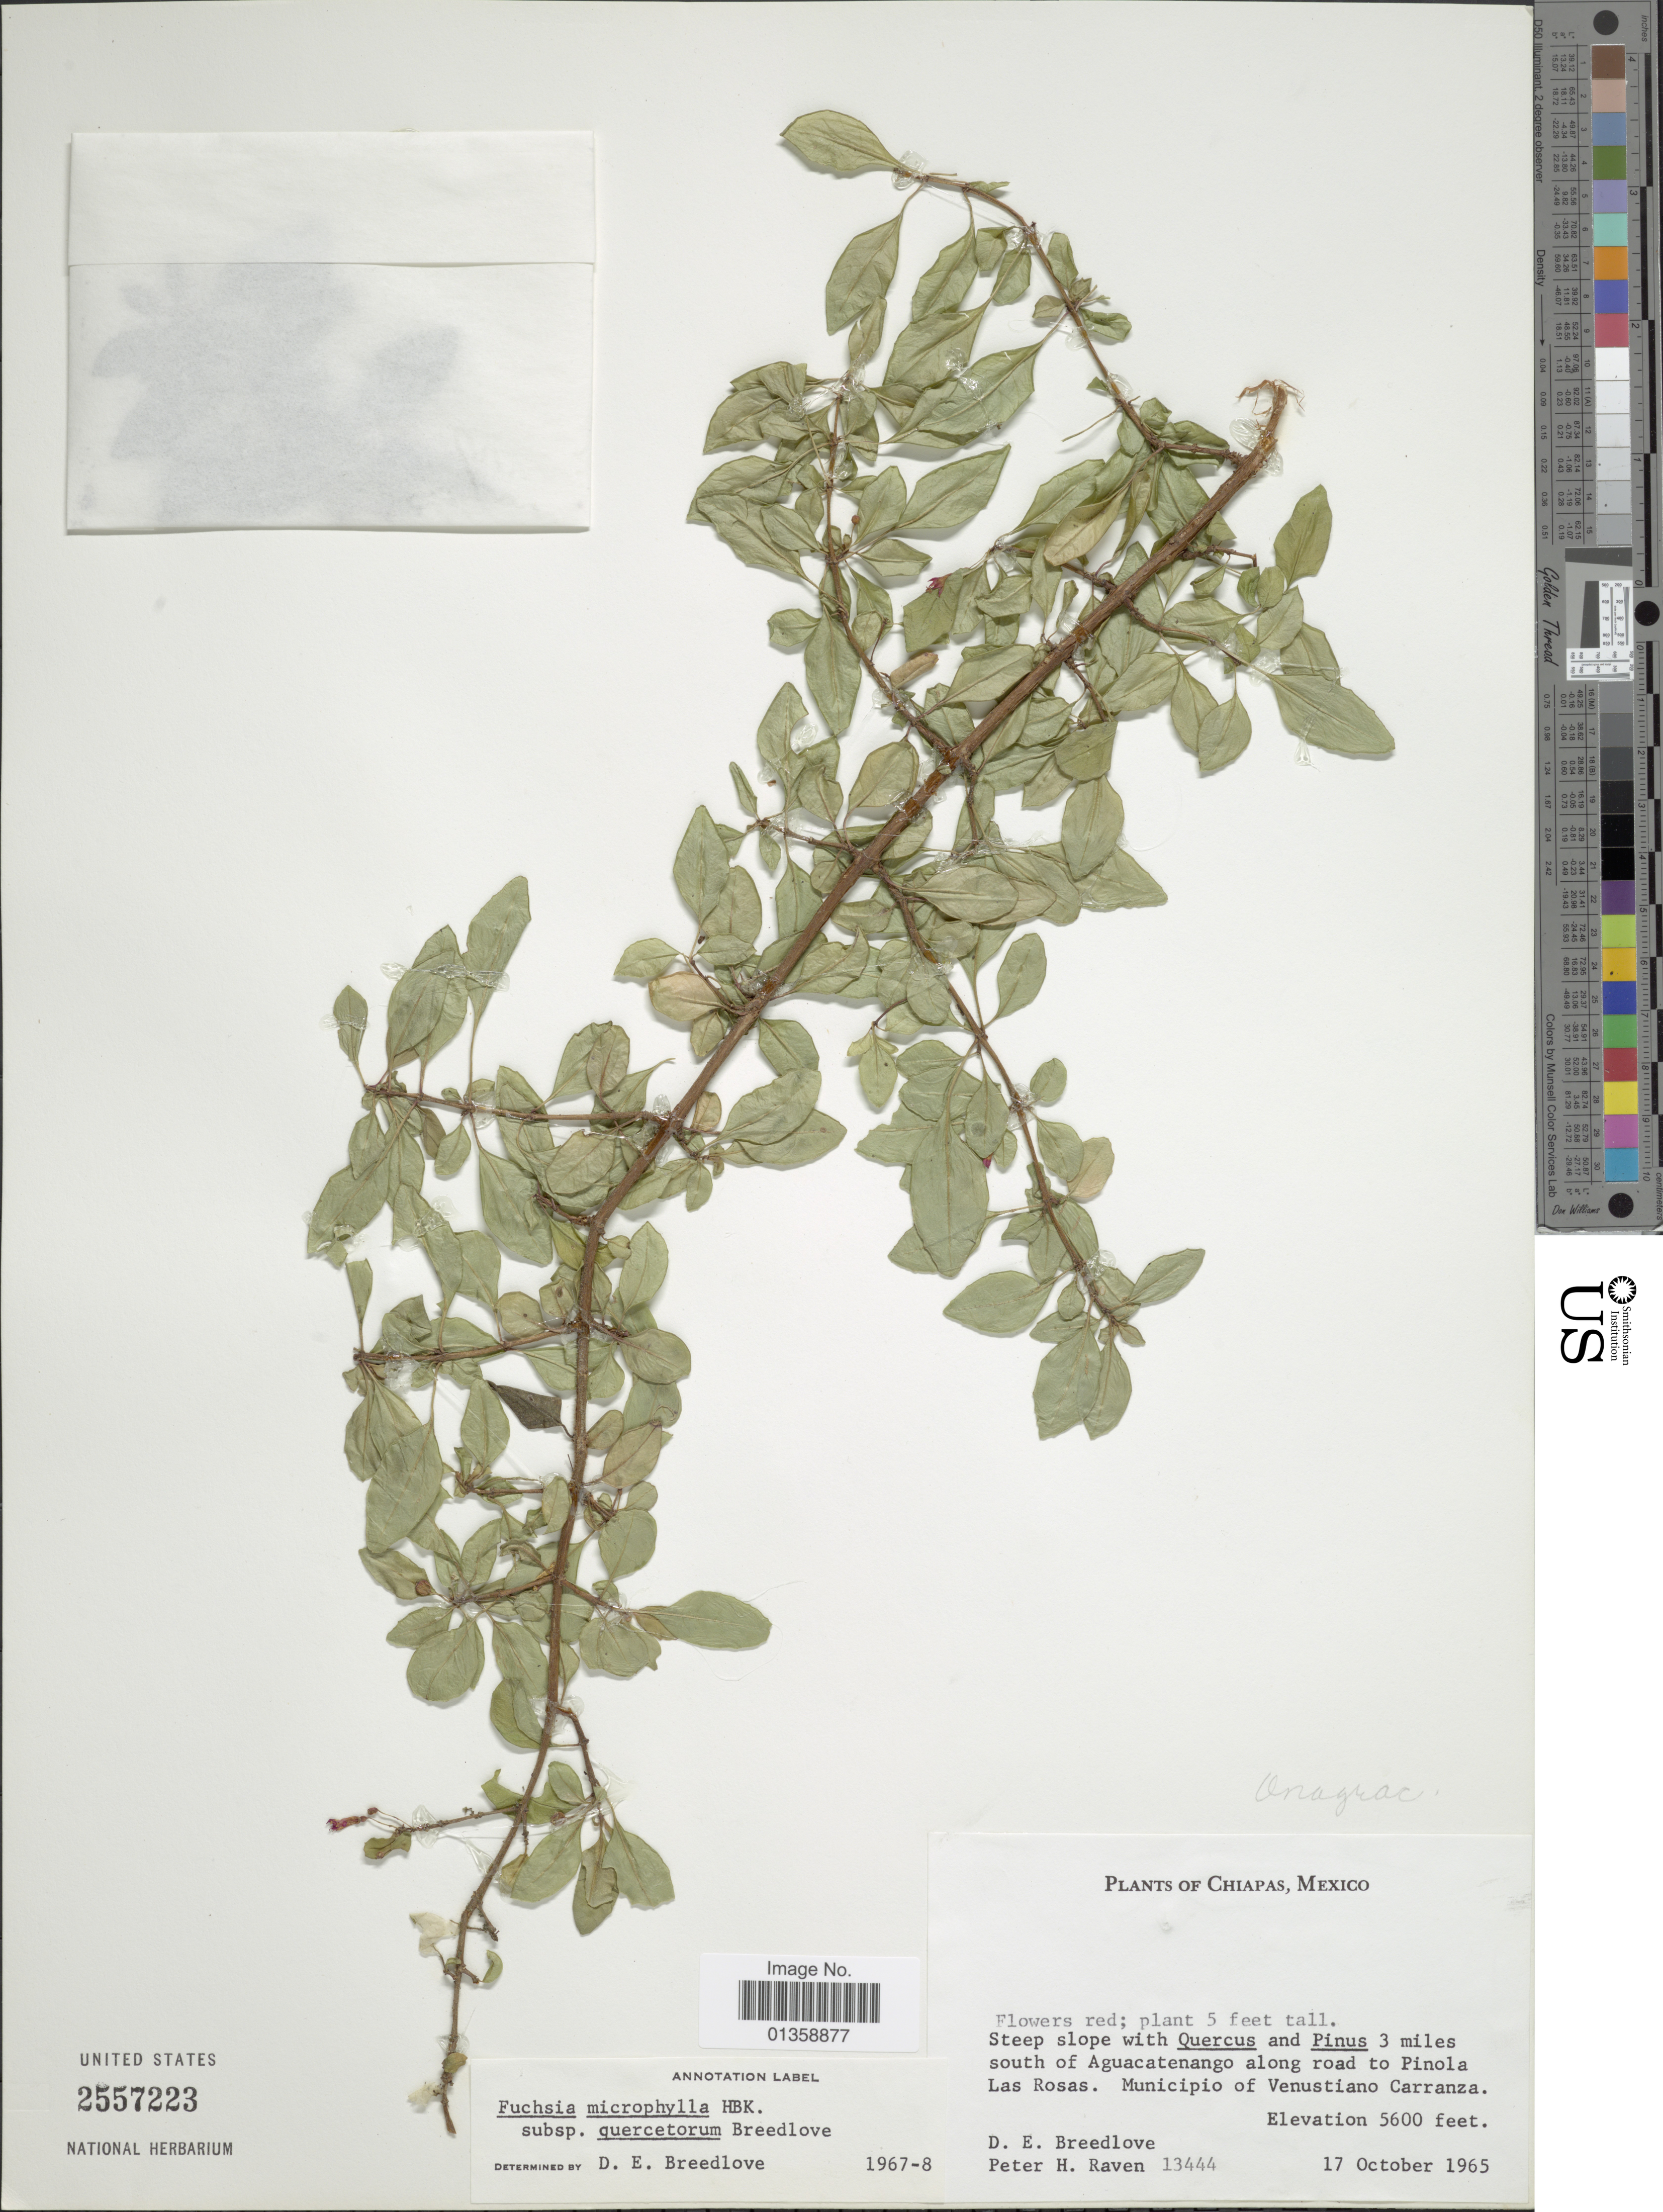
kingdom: Plantae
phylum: Tracheophyta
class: Magnoliopsida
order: Myrtales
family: Onagraceae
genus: Fuchsia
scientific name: Fuchsia microphylla subsp. quercetorum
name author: Breedlove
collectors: D. E. Breedlove & P. H. Raven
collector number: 13444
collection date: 1965-10-17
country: Mexico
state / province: Chiapas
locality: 3 miles south of Aguacatenango along road to Pinola Las Rosas. Municipio of Venustiano Carranza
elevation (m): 1707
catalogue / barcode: US 2557223